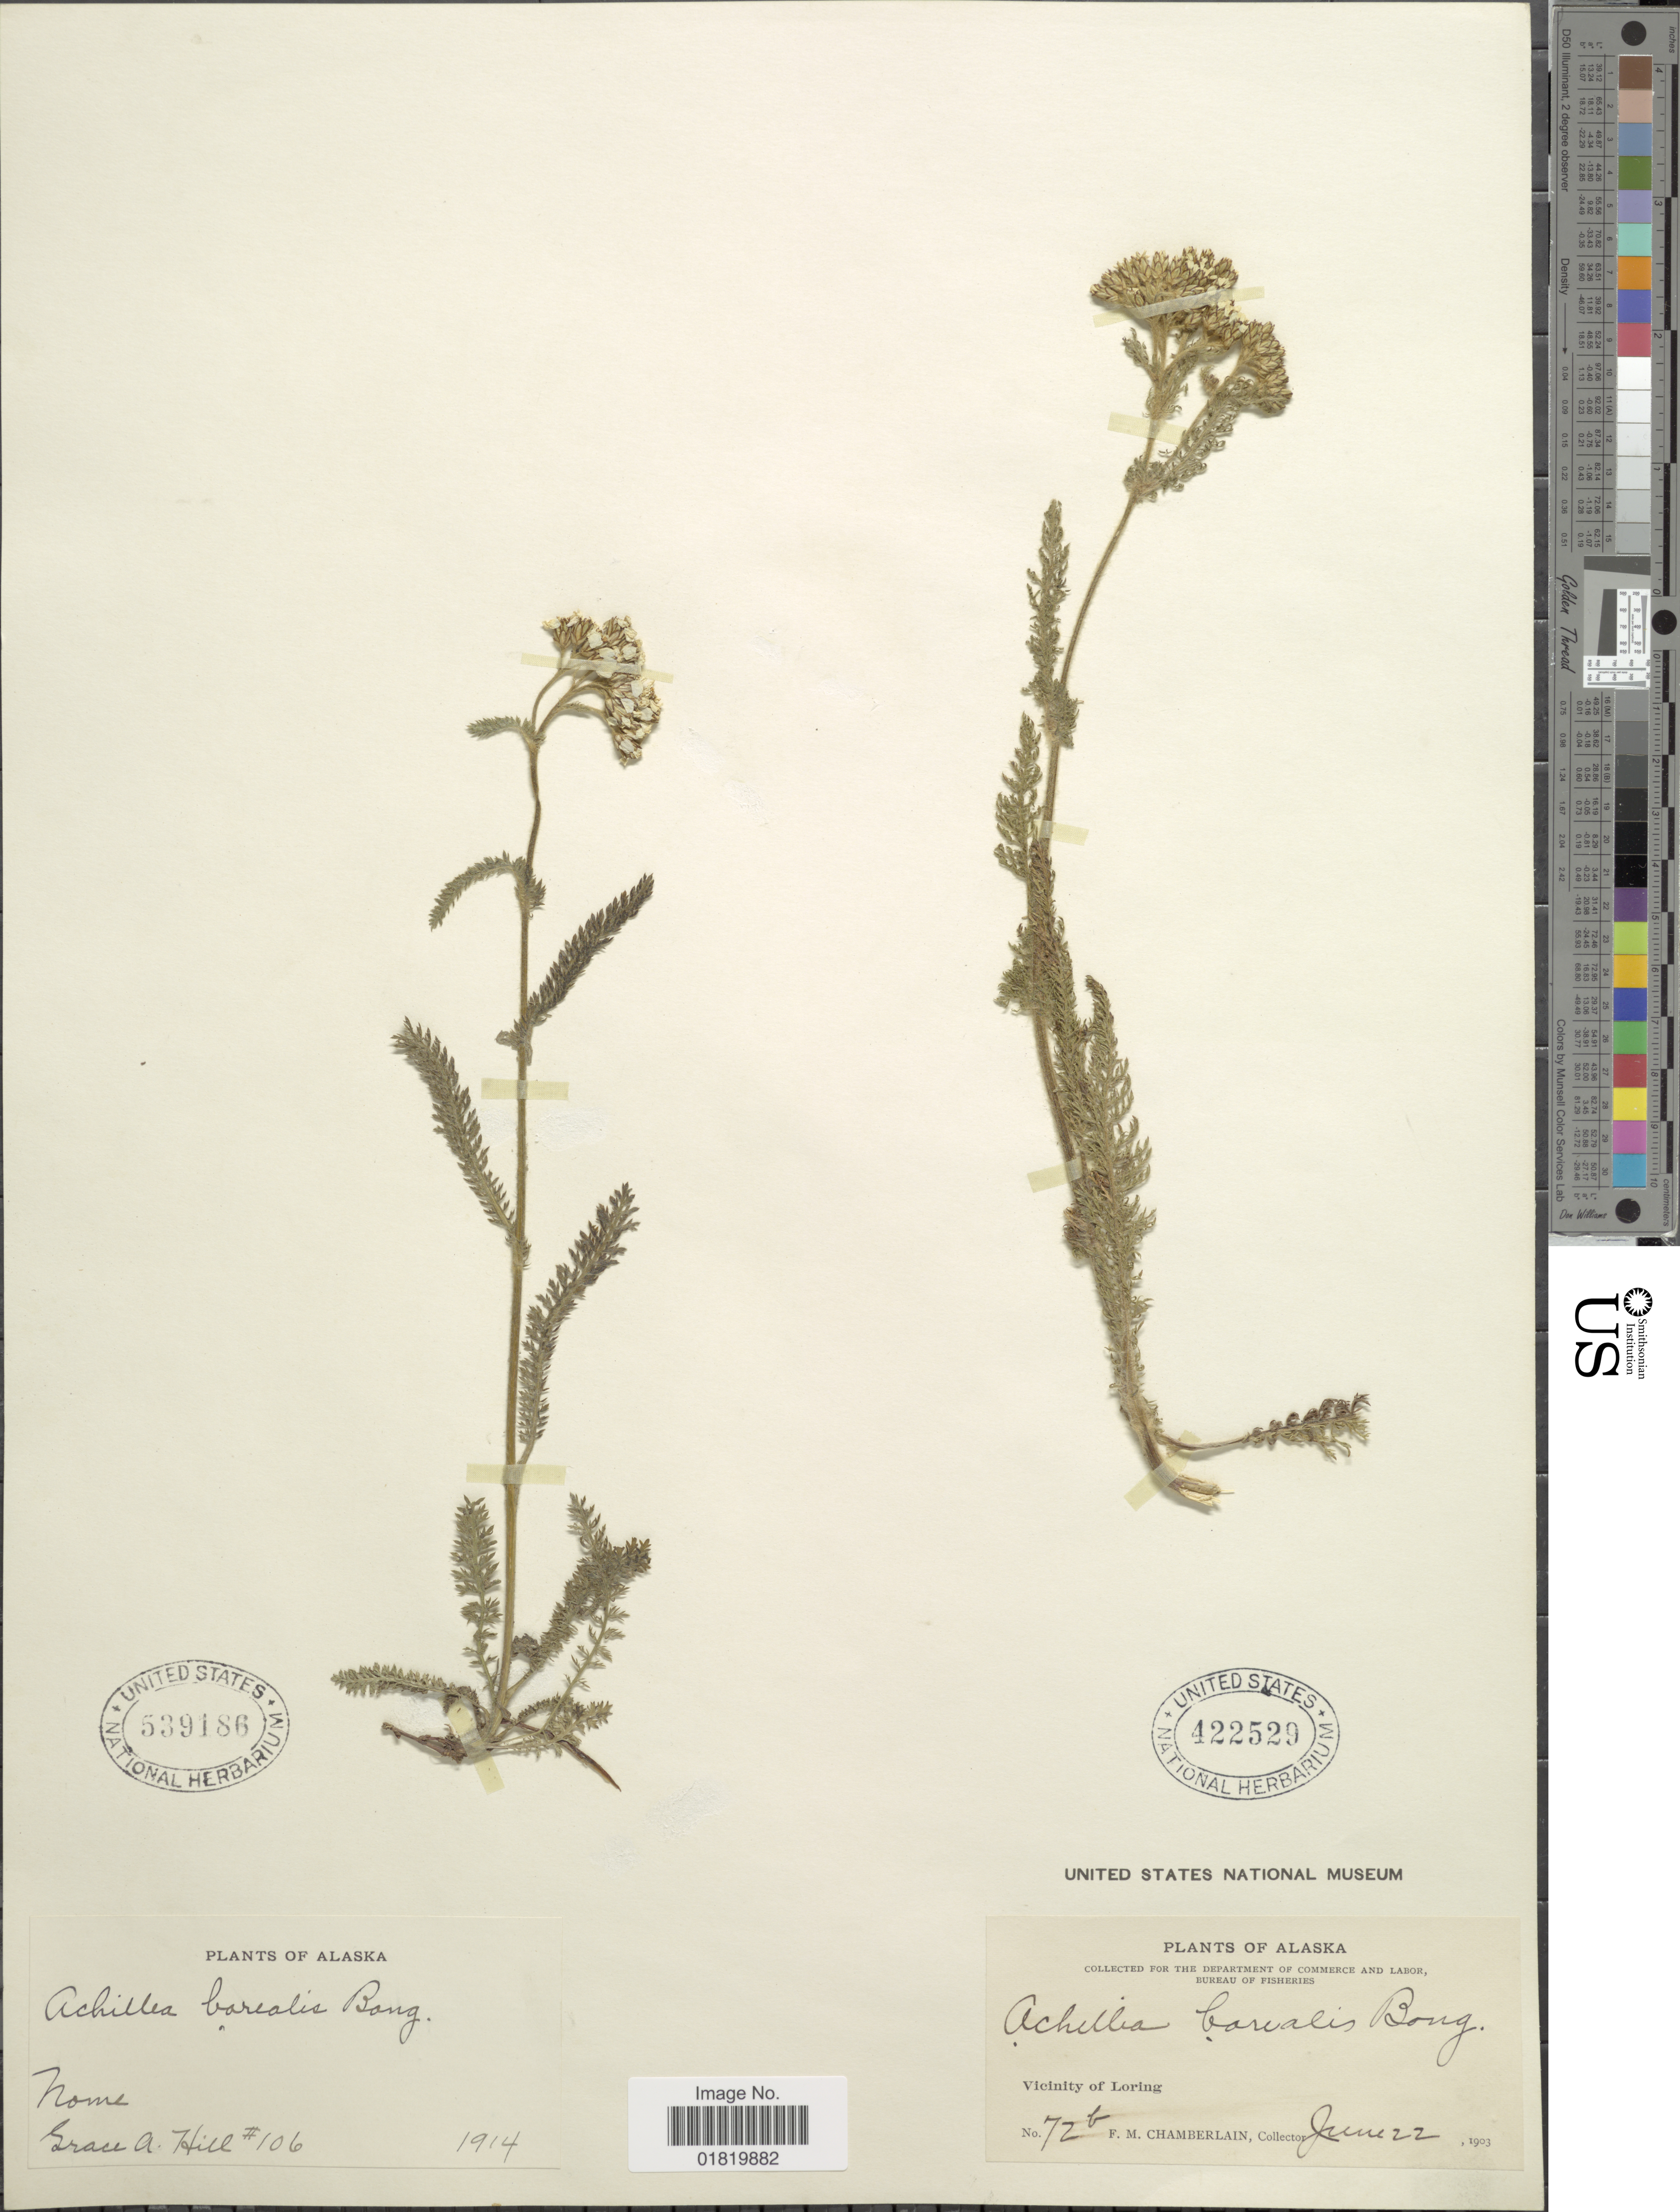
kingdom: Plantae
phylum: Tracheophyta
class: Magnoliopsida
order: Asterales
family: Asteraceae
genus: Achillea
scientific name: Achillea borealis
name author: Bong.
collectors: G. A. Hill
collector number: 106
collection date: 1914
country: United States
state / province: Alaska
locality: Nome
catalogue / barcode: US 539186-2